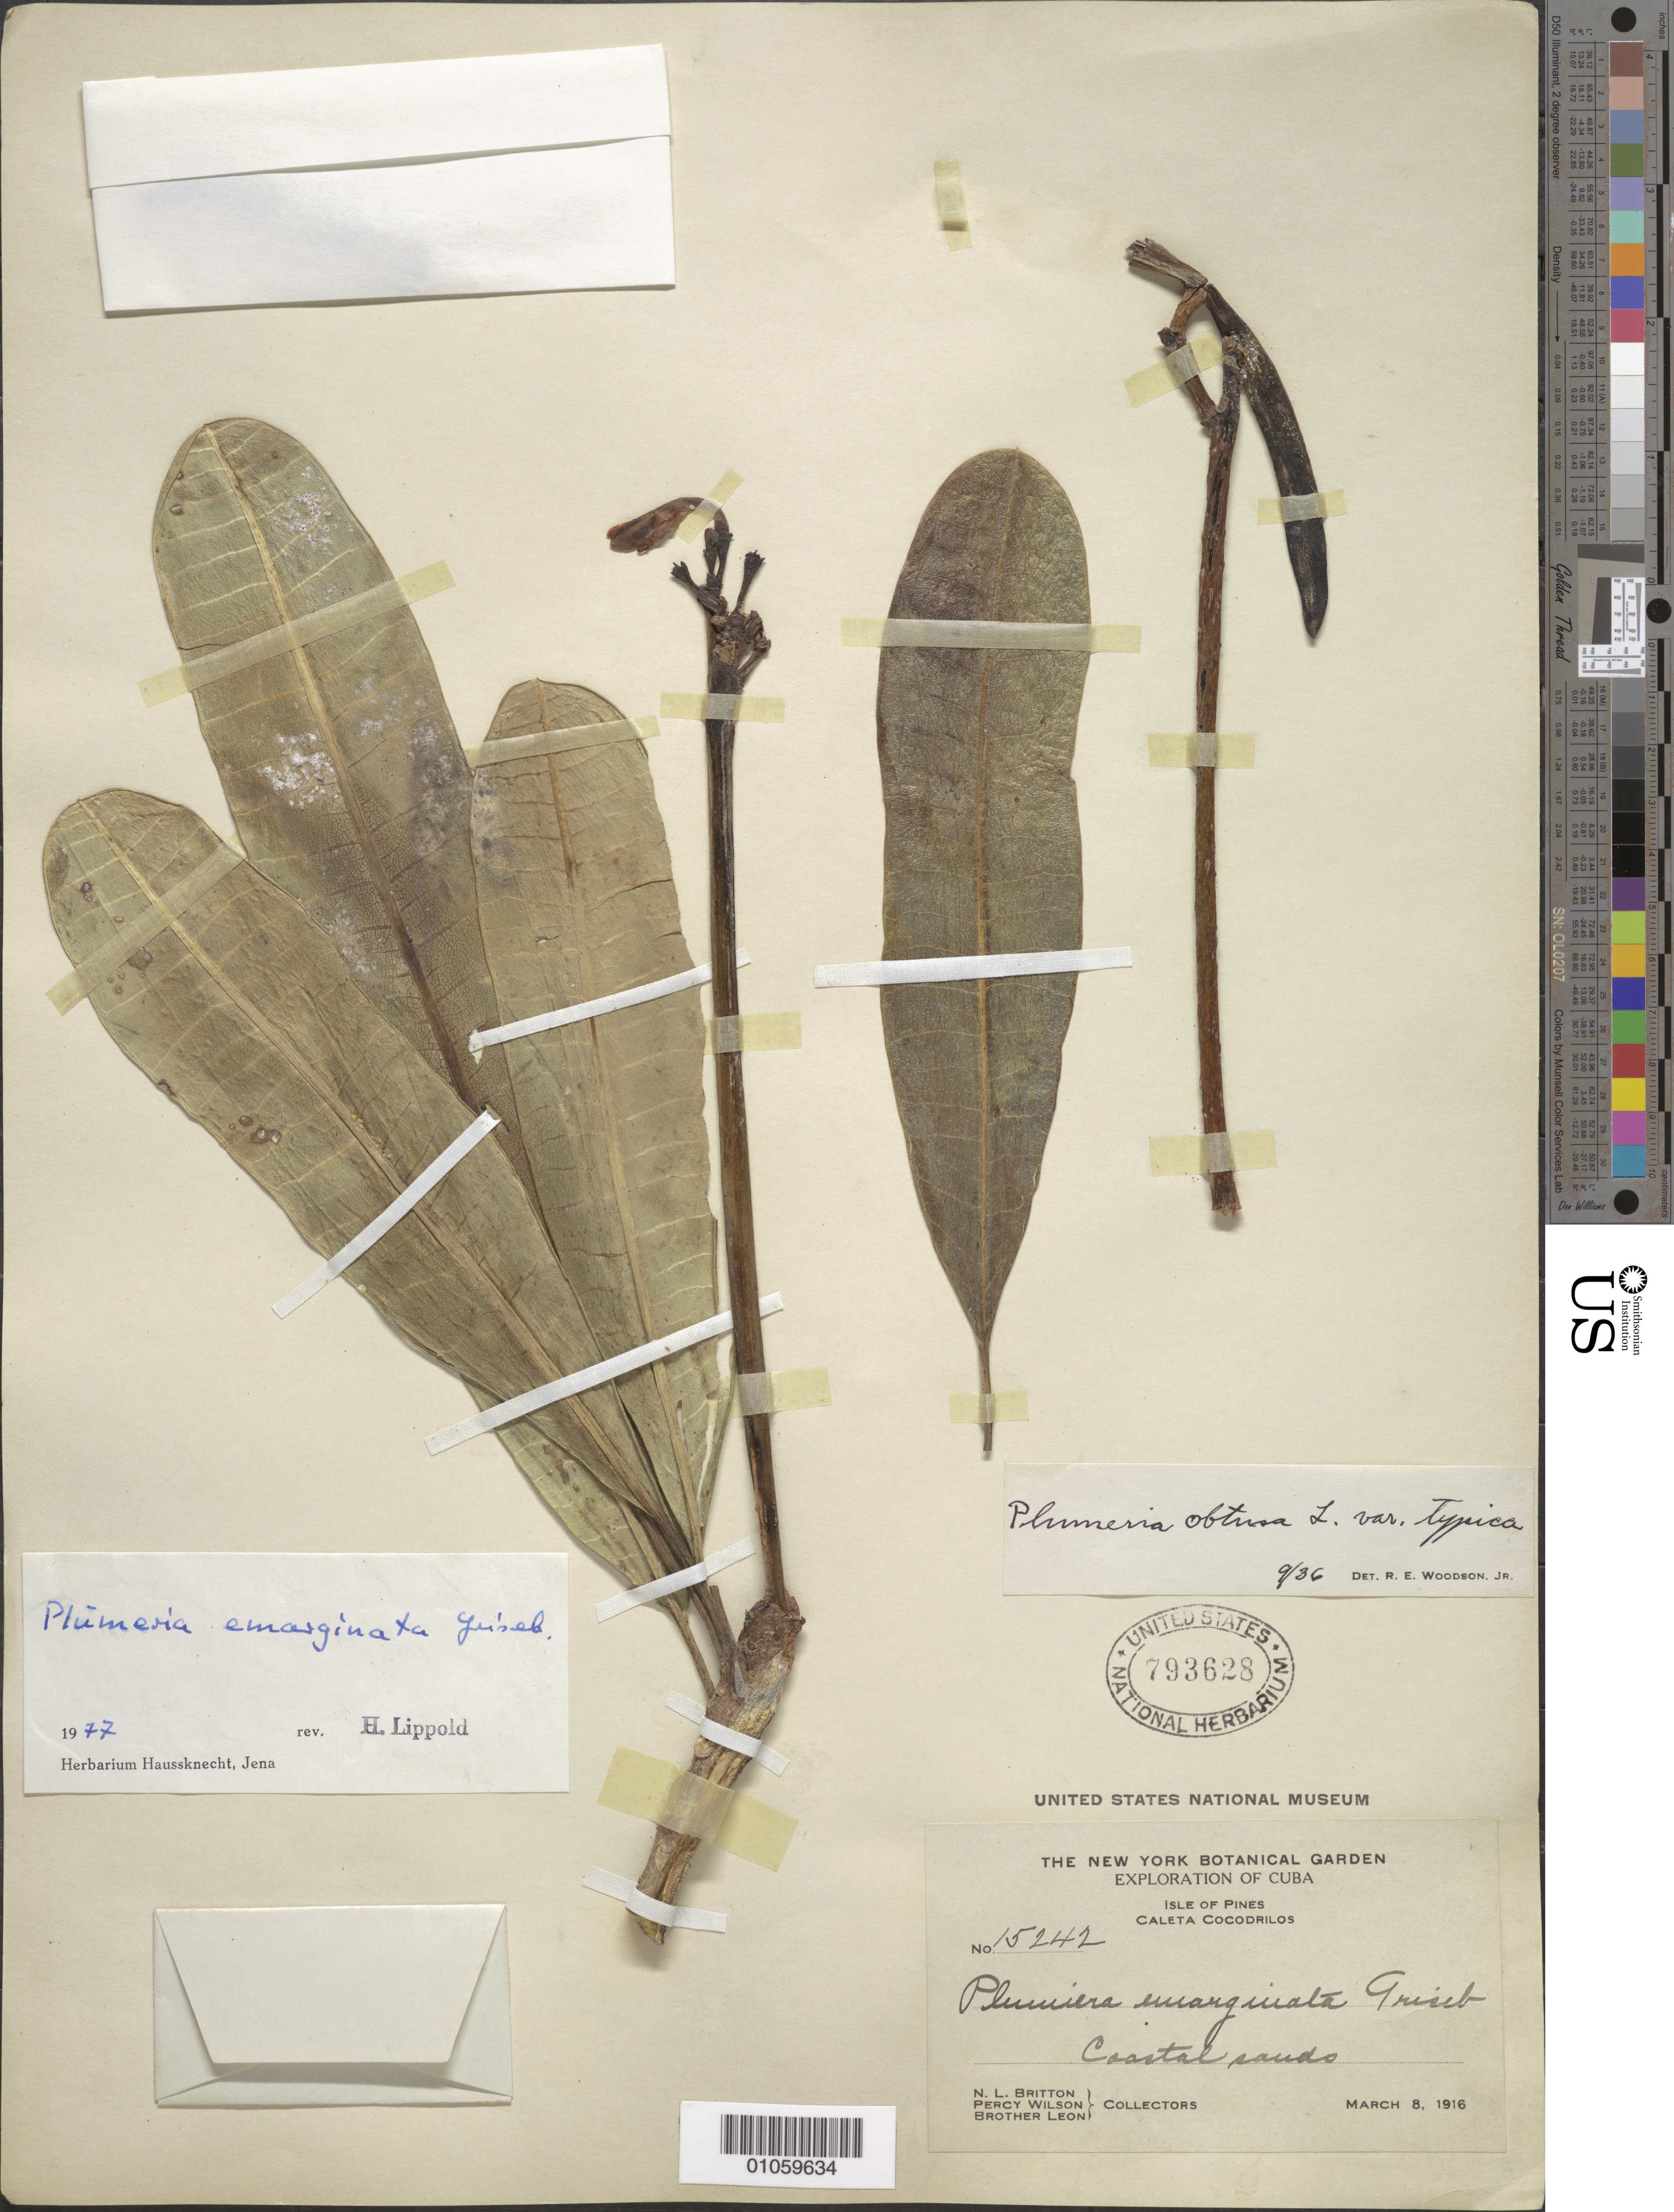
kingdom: Plantae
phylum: Tracheophyta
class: Magnoliopsida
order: Gentianales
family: Apocynaceae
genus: Plumeria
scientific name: Plumeria emarginata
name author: Griseb.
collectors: N. Britton, P. Wilson & Bro. León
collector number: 15242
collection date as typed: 08 Mar 1916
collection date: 1916-03-08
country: Cuba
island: Isla de la Juventud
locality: Isle of Pines, Caleta Cocodrilos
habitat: coastal sands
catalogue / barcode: US 793628